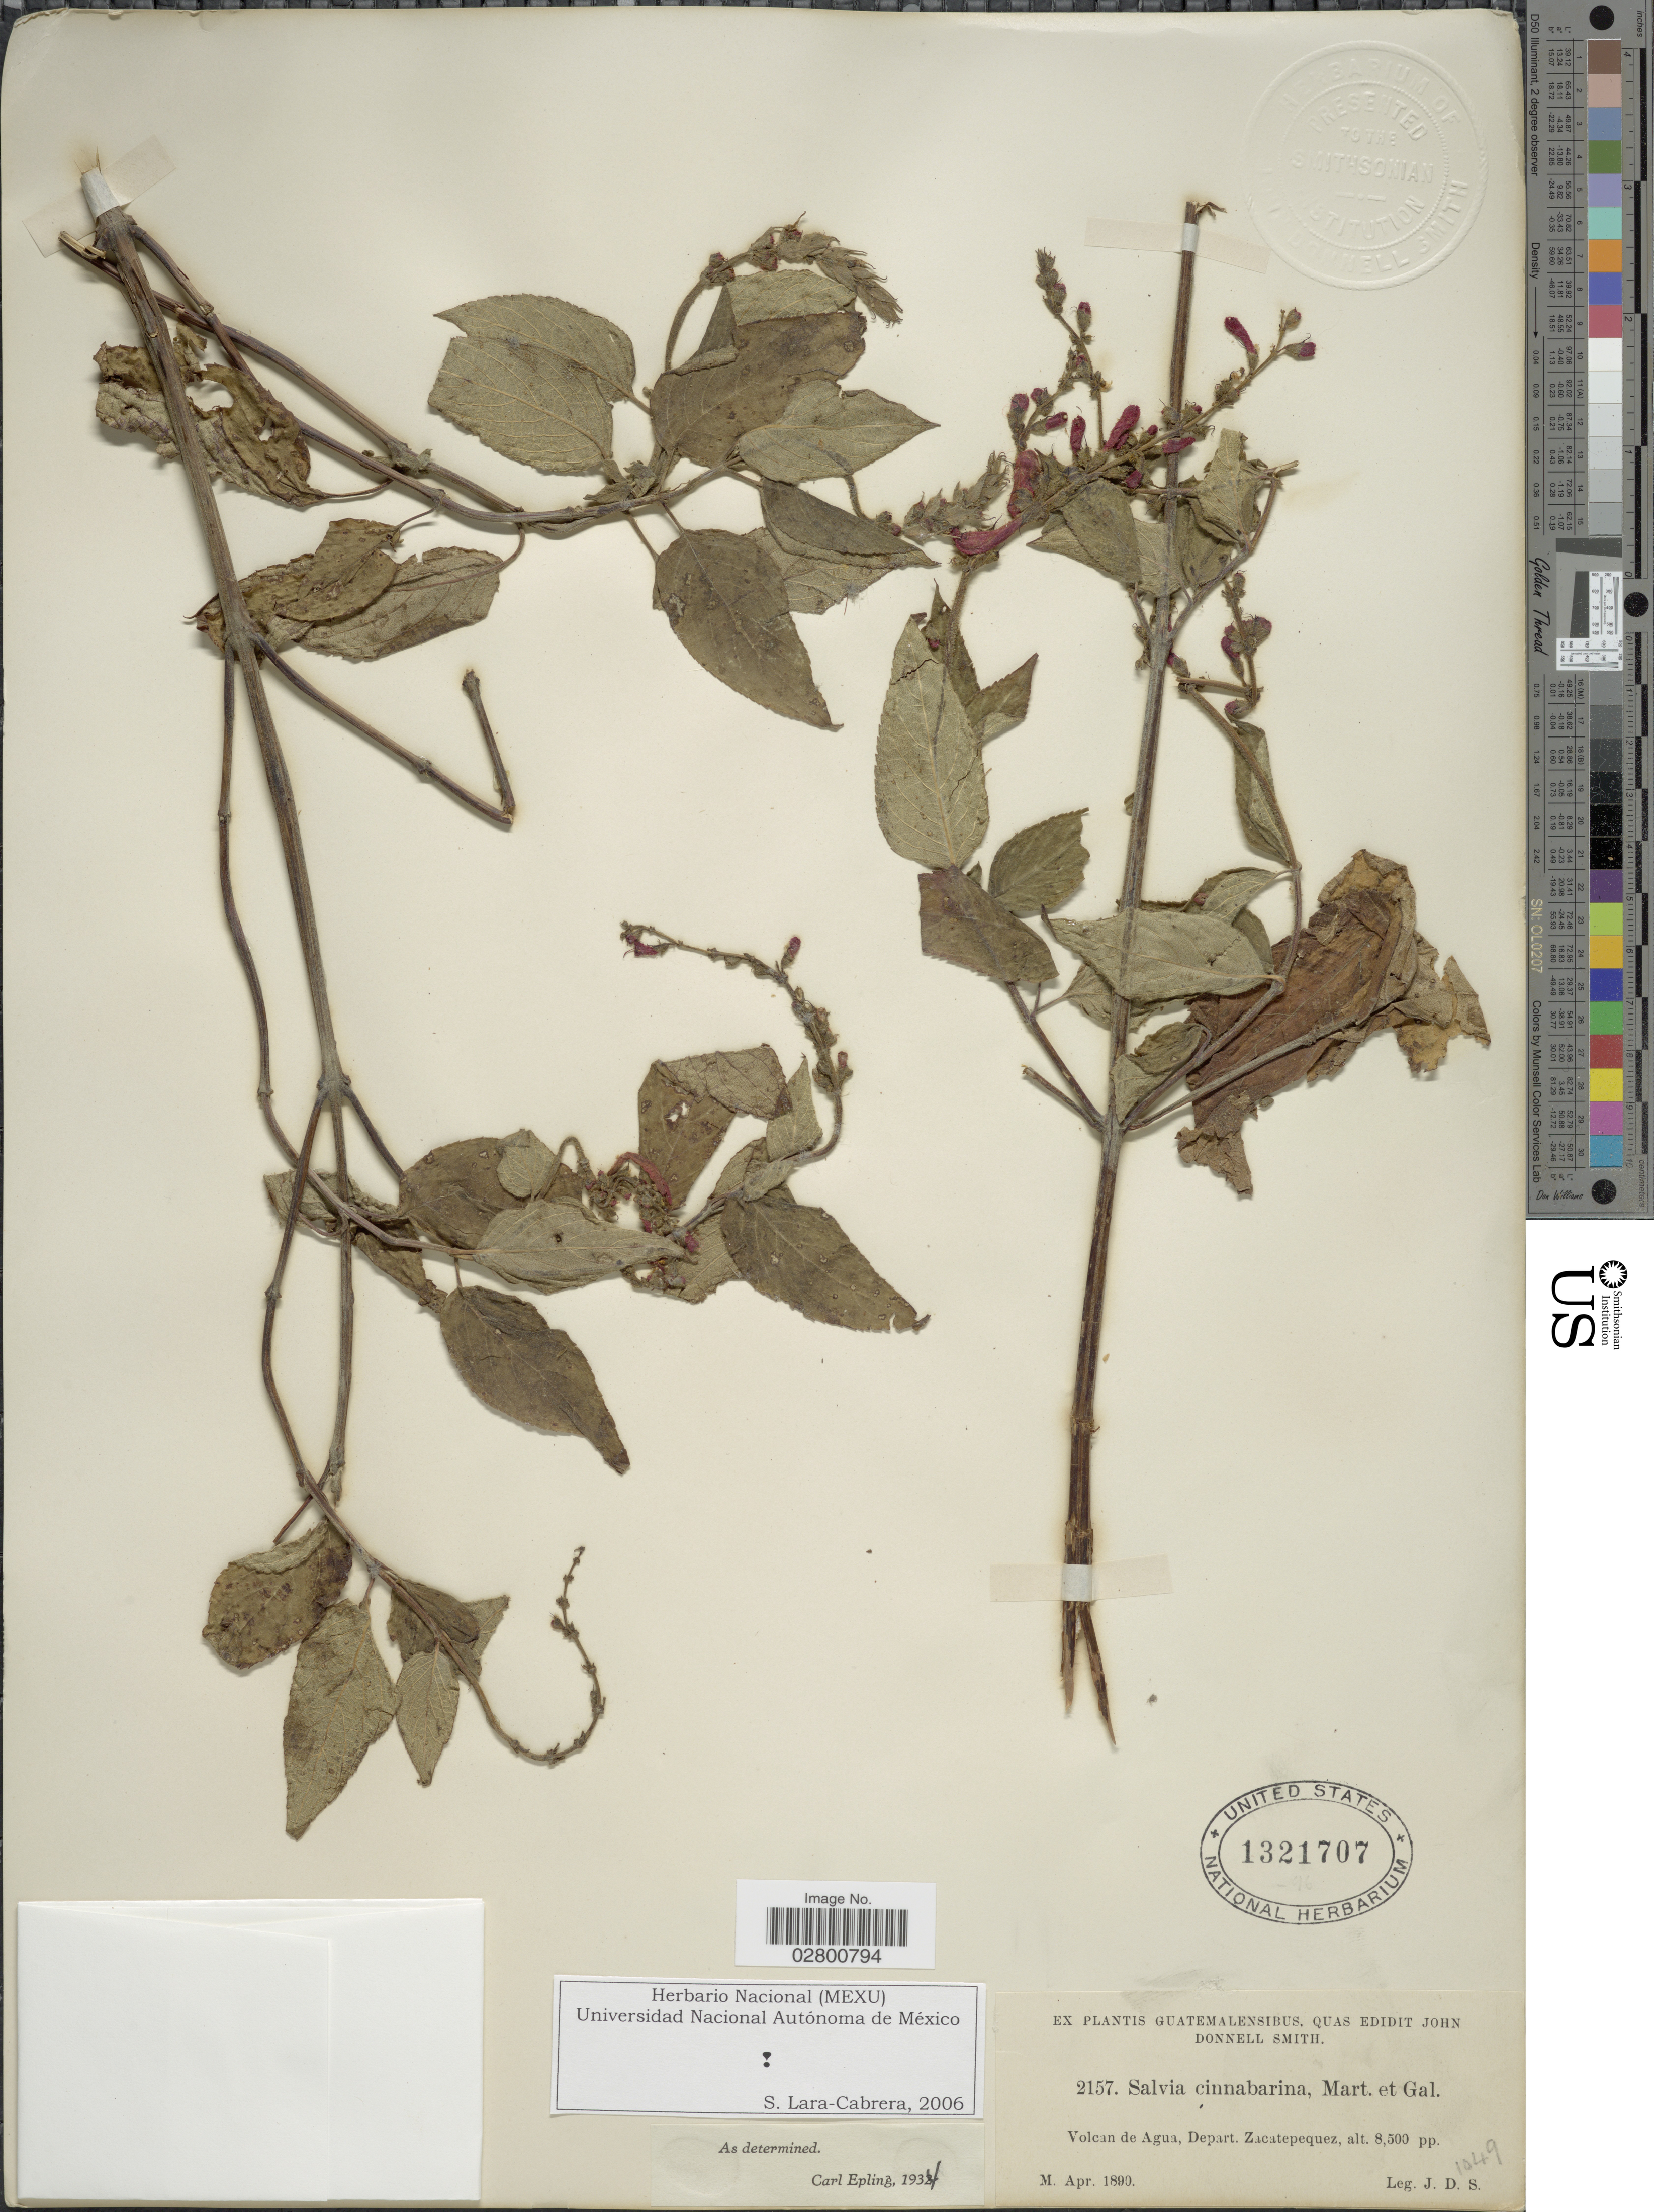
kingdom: Plantae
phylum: Tracheophyta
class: Magnoliopsida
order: Lamiales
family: Lamiaceae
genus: Salvia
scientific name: Salvia cinnabarina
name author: M. Martens & Galeotti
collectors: J. Donnell Smith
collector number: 2157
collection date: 1890-04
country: Guatemala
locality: Volcan de Agua, Depart. Zacatepequez.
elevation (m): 2591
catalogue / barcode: US 1321707